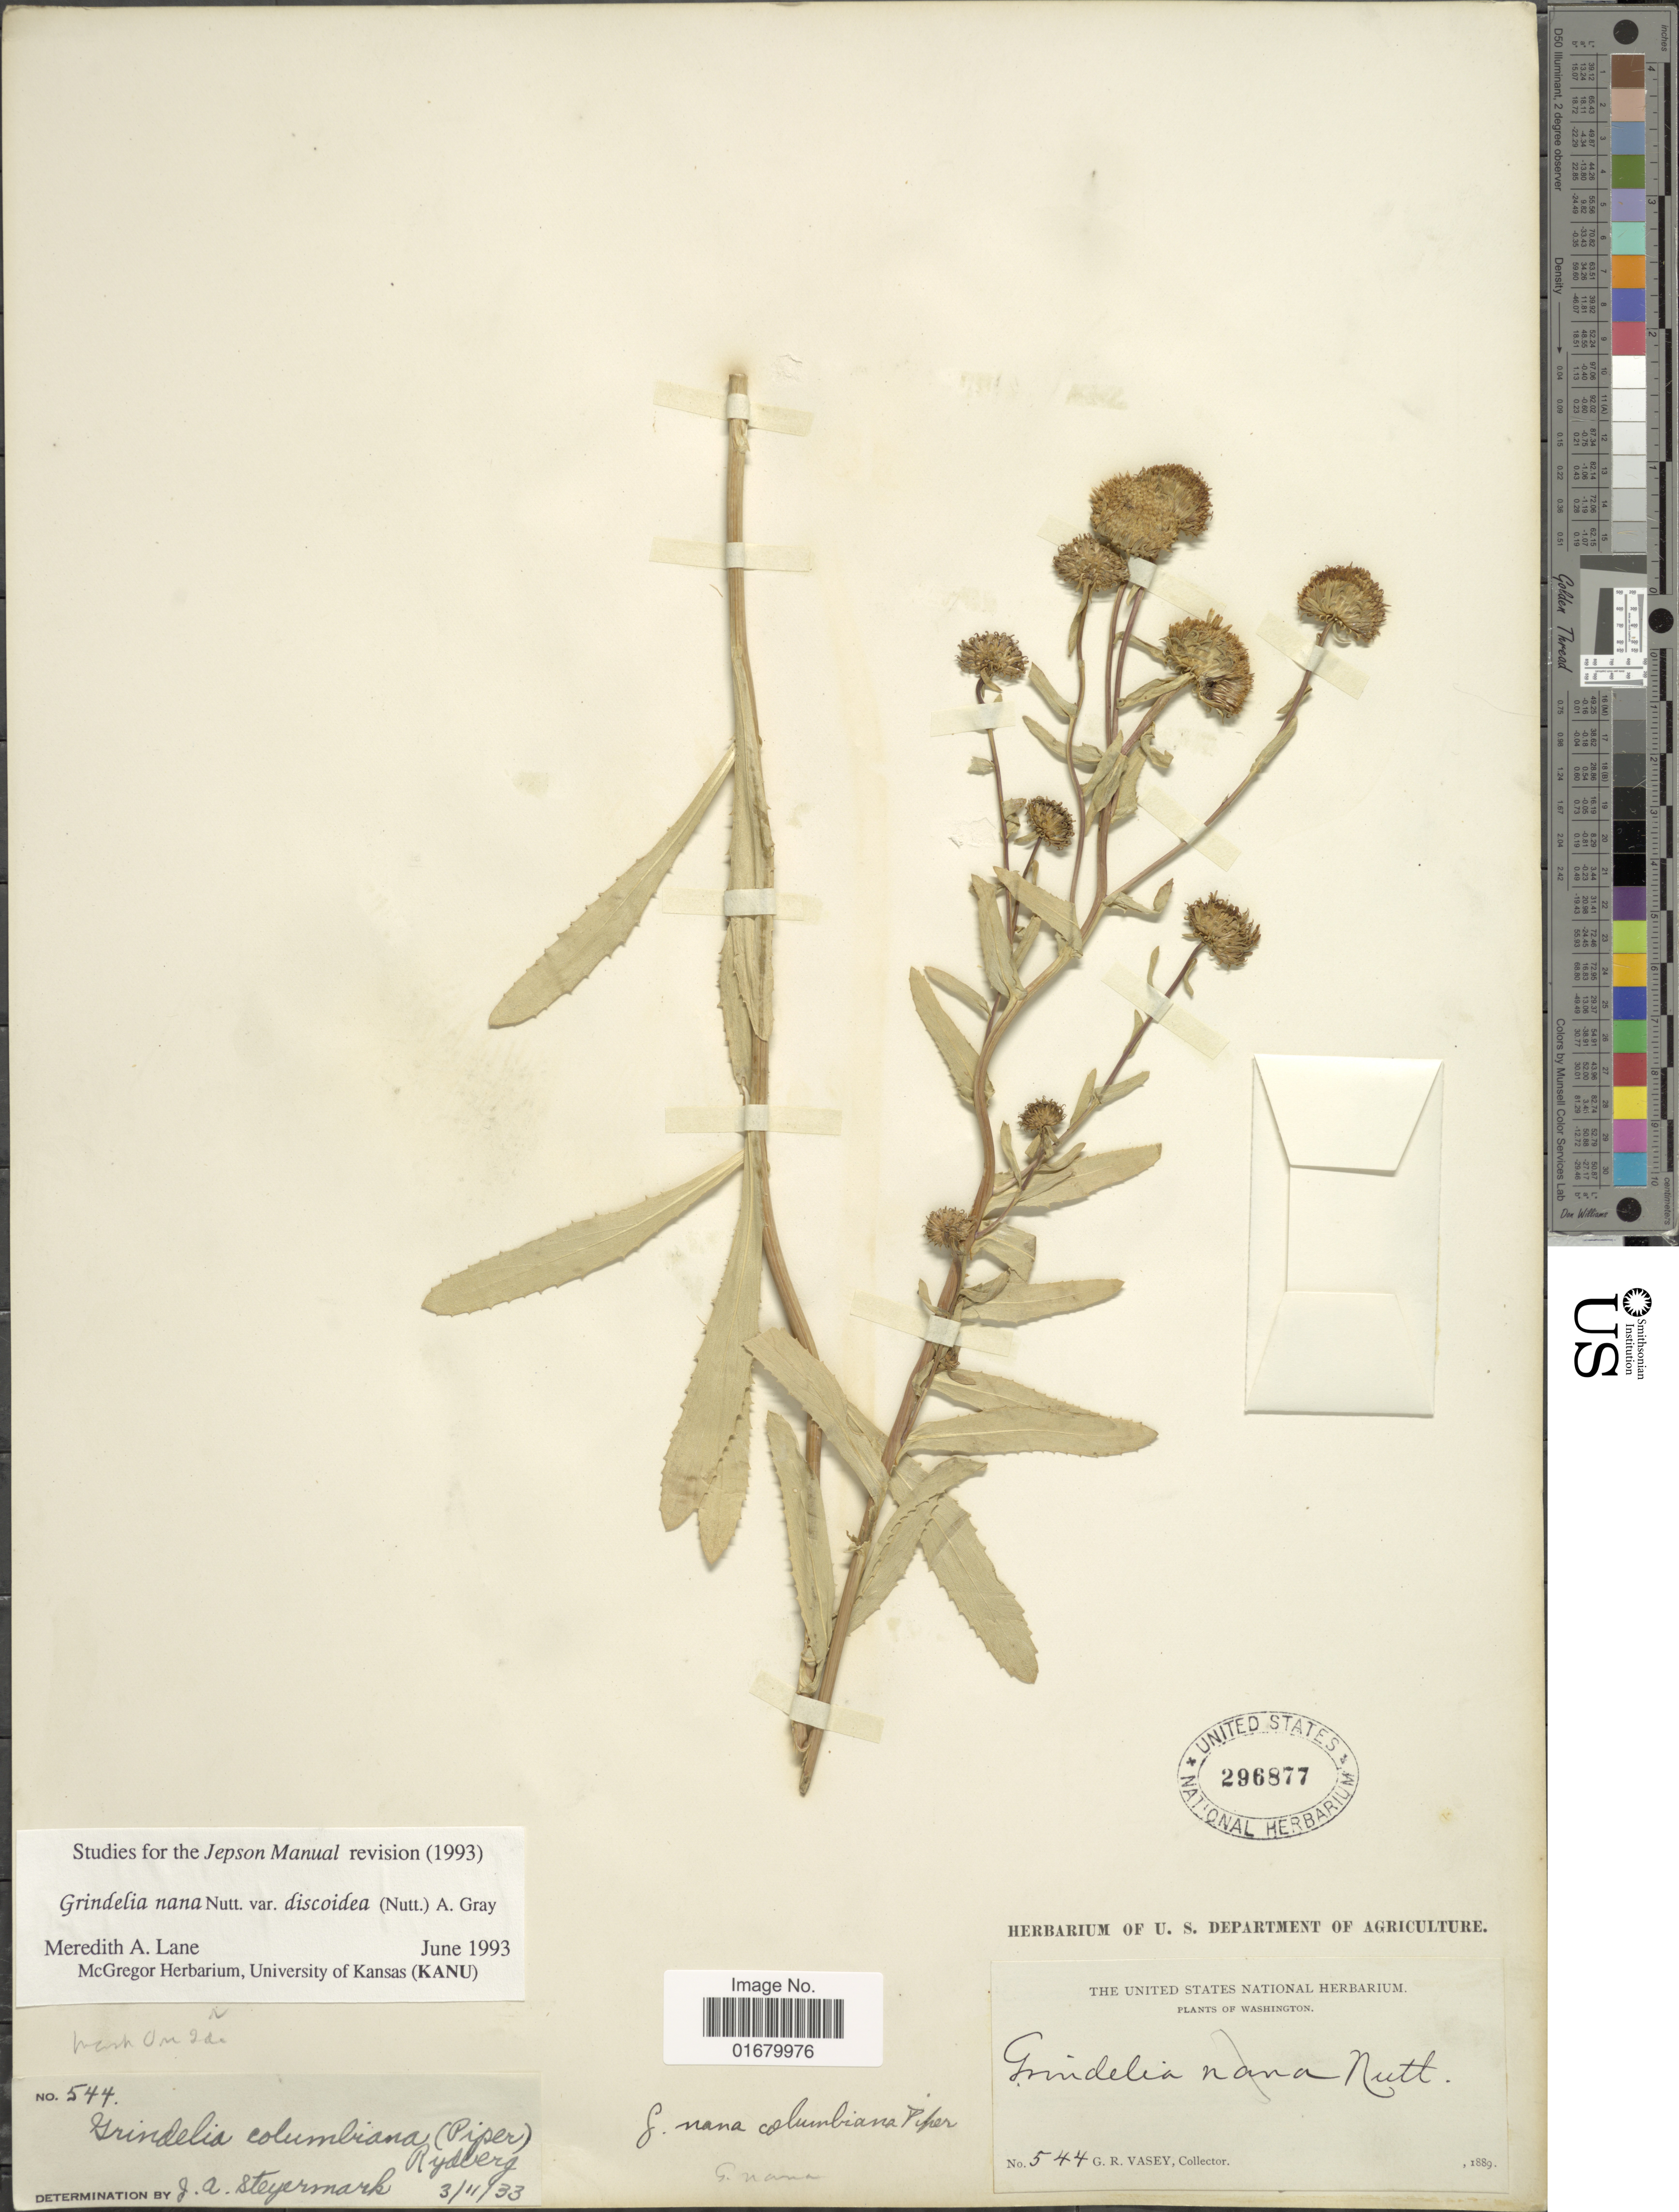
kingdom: Plantae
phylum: Tracheophyta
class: Magnoliopsida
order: Asterales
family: Asteraceae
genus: Grindelia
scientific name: Grindelia nana var. discoidea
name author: (Nutt.) A. Gray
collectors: G. R. Vasey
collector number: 544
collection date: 1889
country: United States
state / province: Washington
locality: Washington.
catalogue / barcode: US 296877